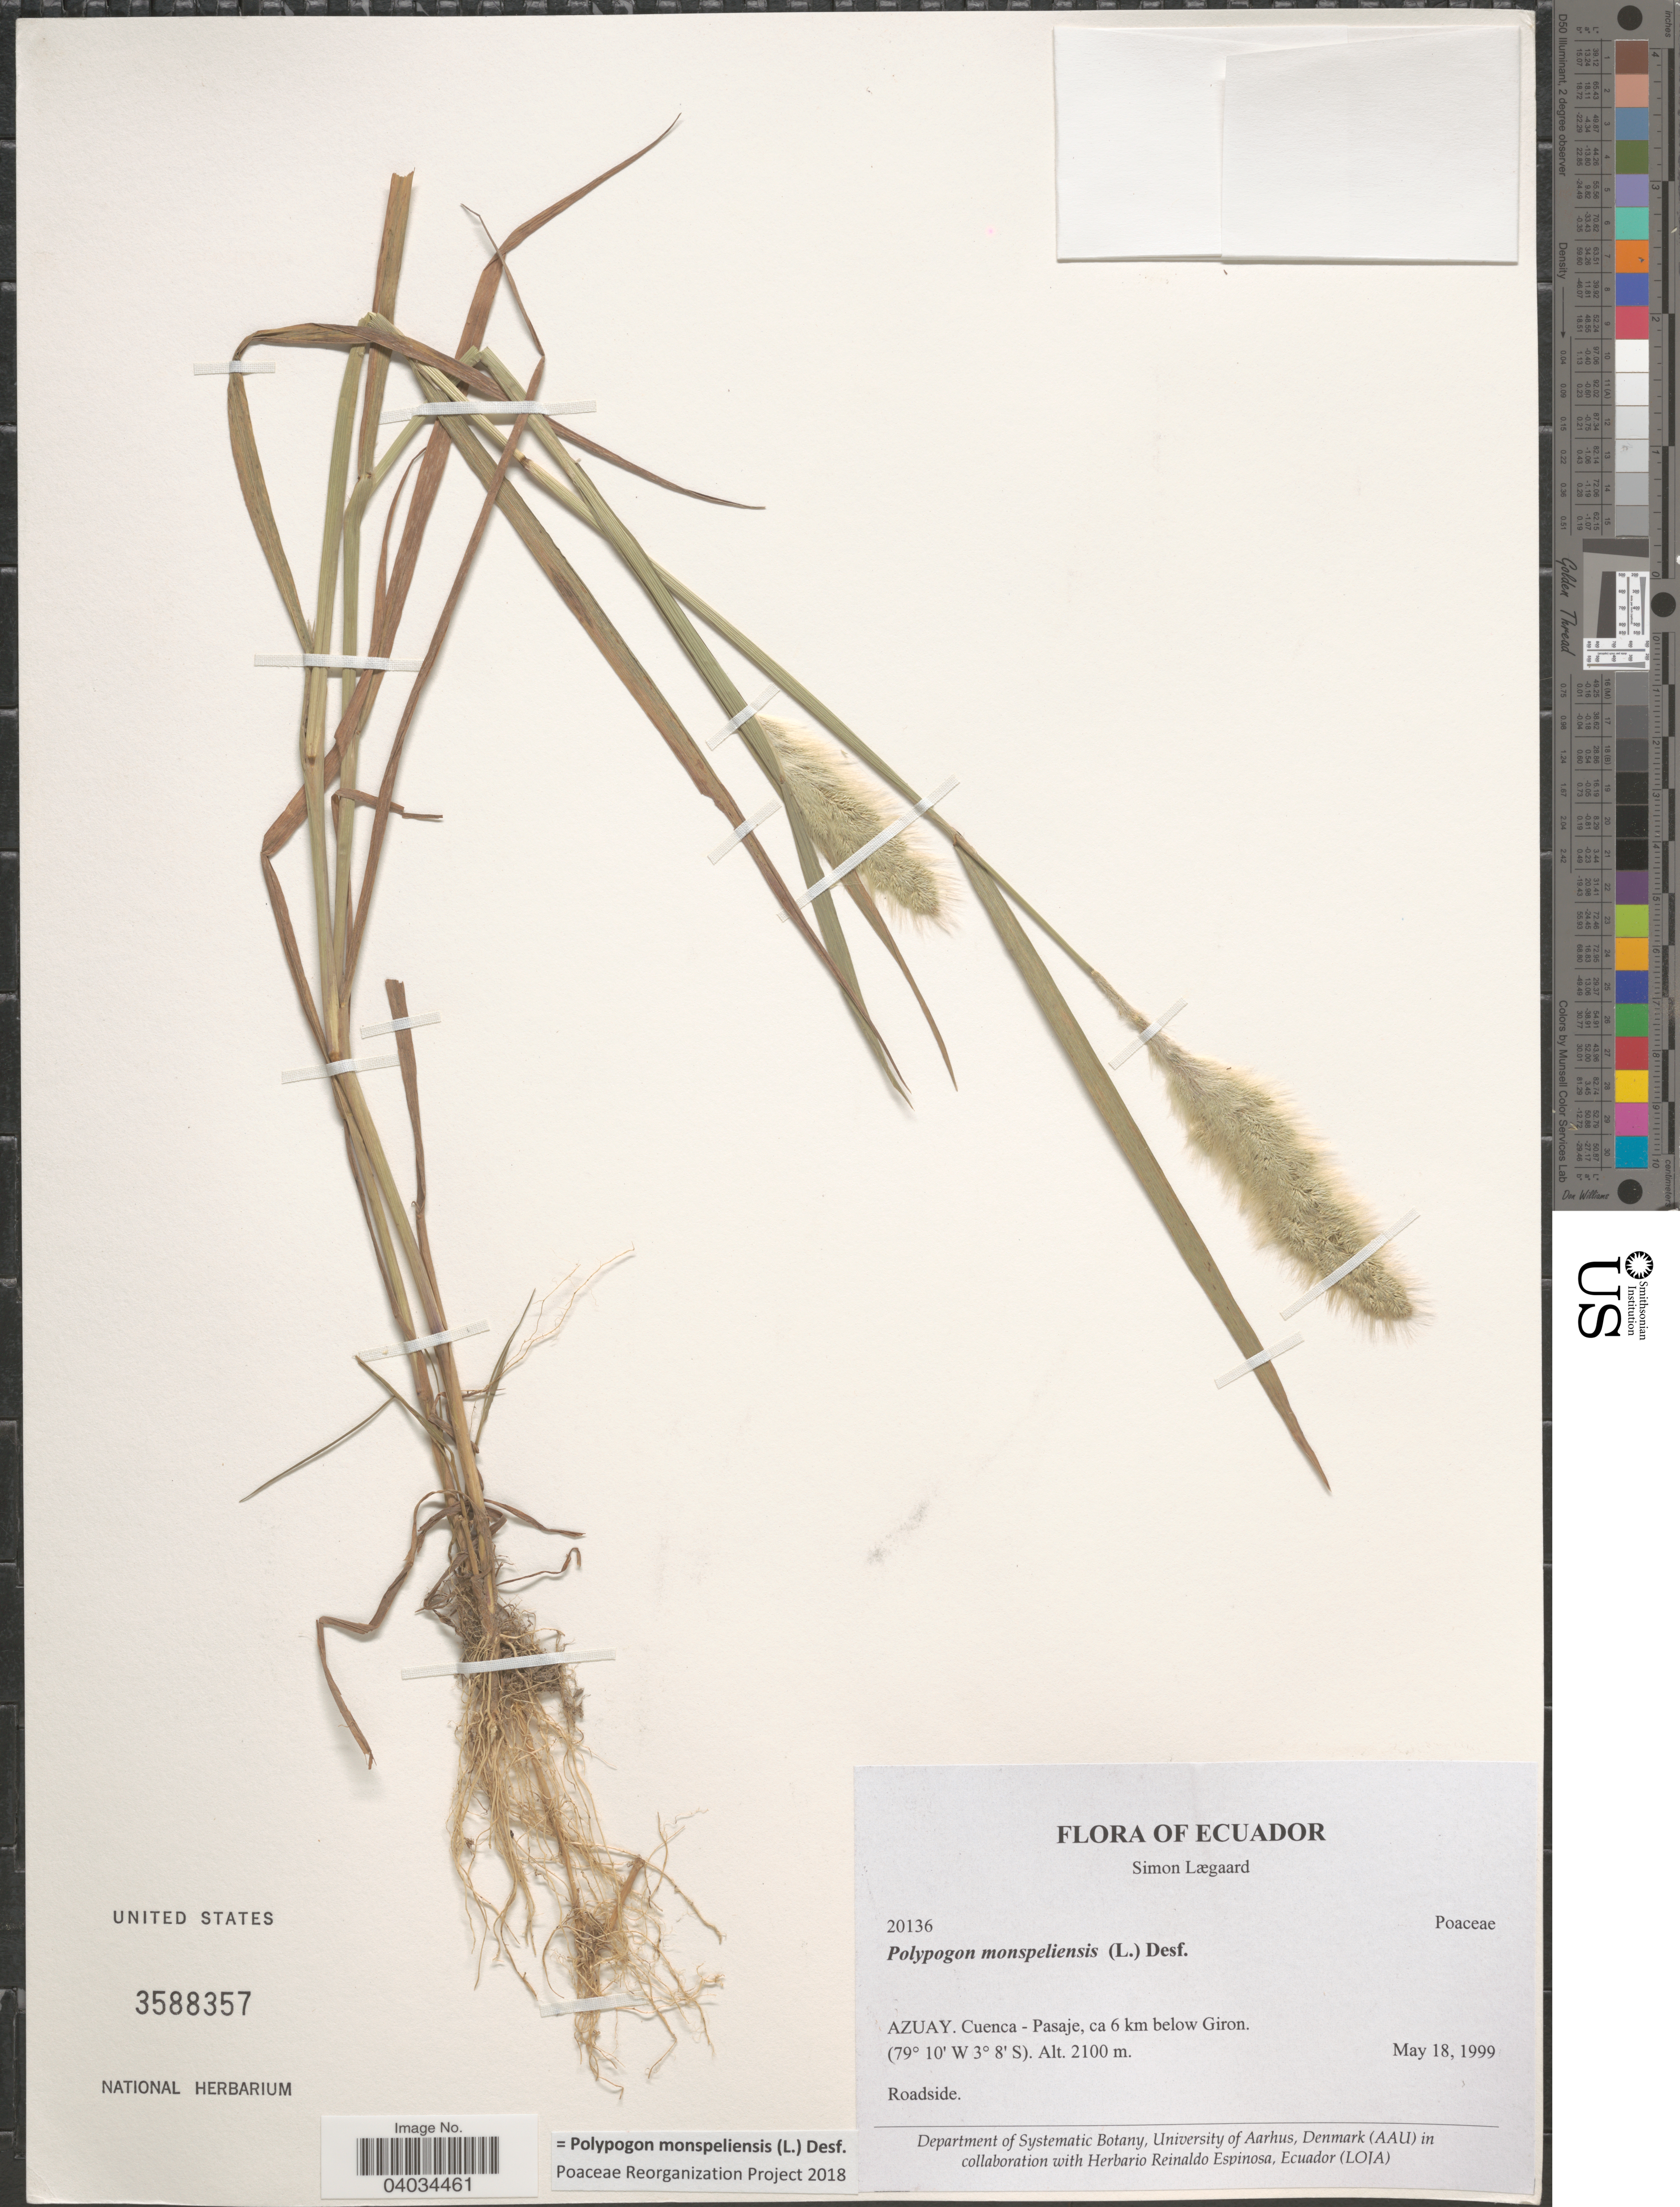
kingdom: Plantae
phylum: Tracheophyta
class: Liliopsida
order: Poales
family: Poaceae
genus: Polypogon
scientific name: Polypogon monspeliensis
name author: (L.) Desf.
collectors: S. Lægaard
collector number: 20136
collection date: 1999-05-18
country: Ecuador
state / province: Azuay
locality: Cuenca - Pasaje, ca 6 km below Giron.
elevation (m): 2100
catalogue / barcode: US 3588357